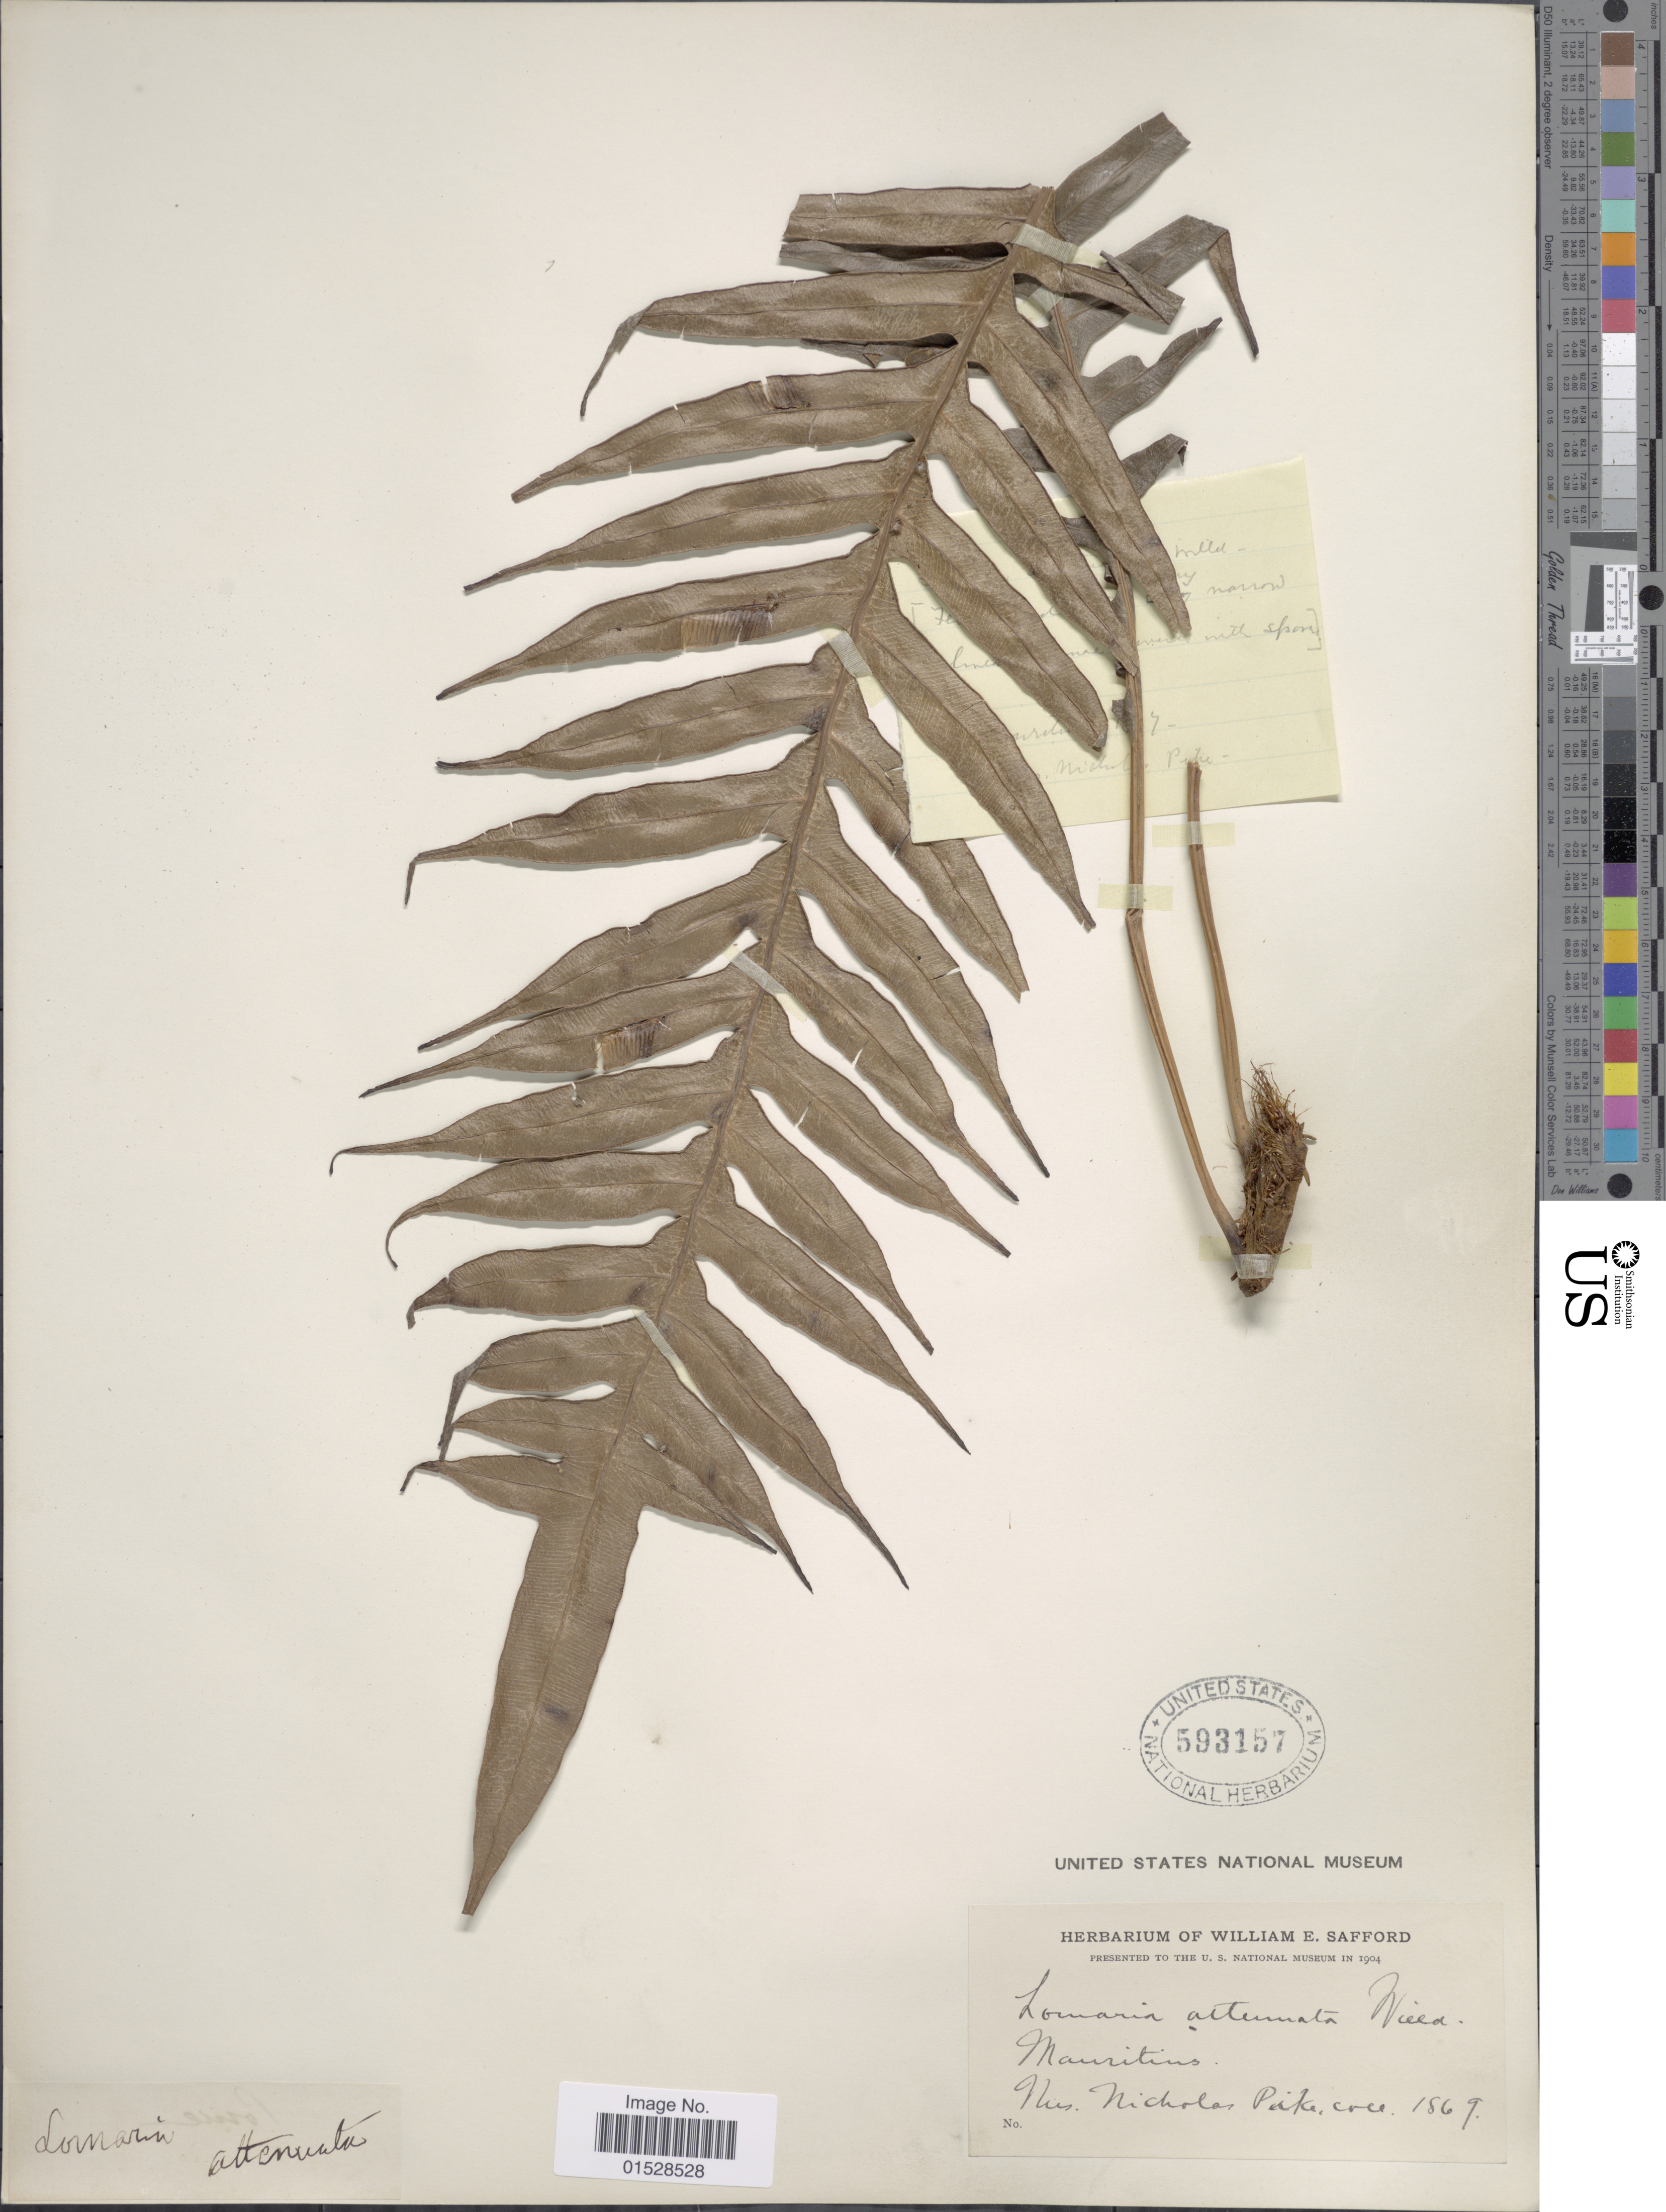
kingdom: Plantae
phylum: Tracheophyta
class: Polypodiopsida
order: Polypodiales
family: Blechnaceae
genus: Blechnum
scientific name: Blechnum attenuatum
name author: (Sw.) Mett.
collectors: N. Pike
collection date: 1869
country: Mauritius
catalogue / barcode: US 593157